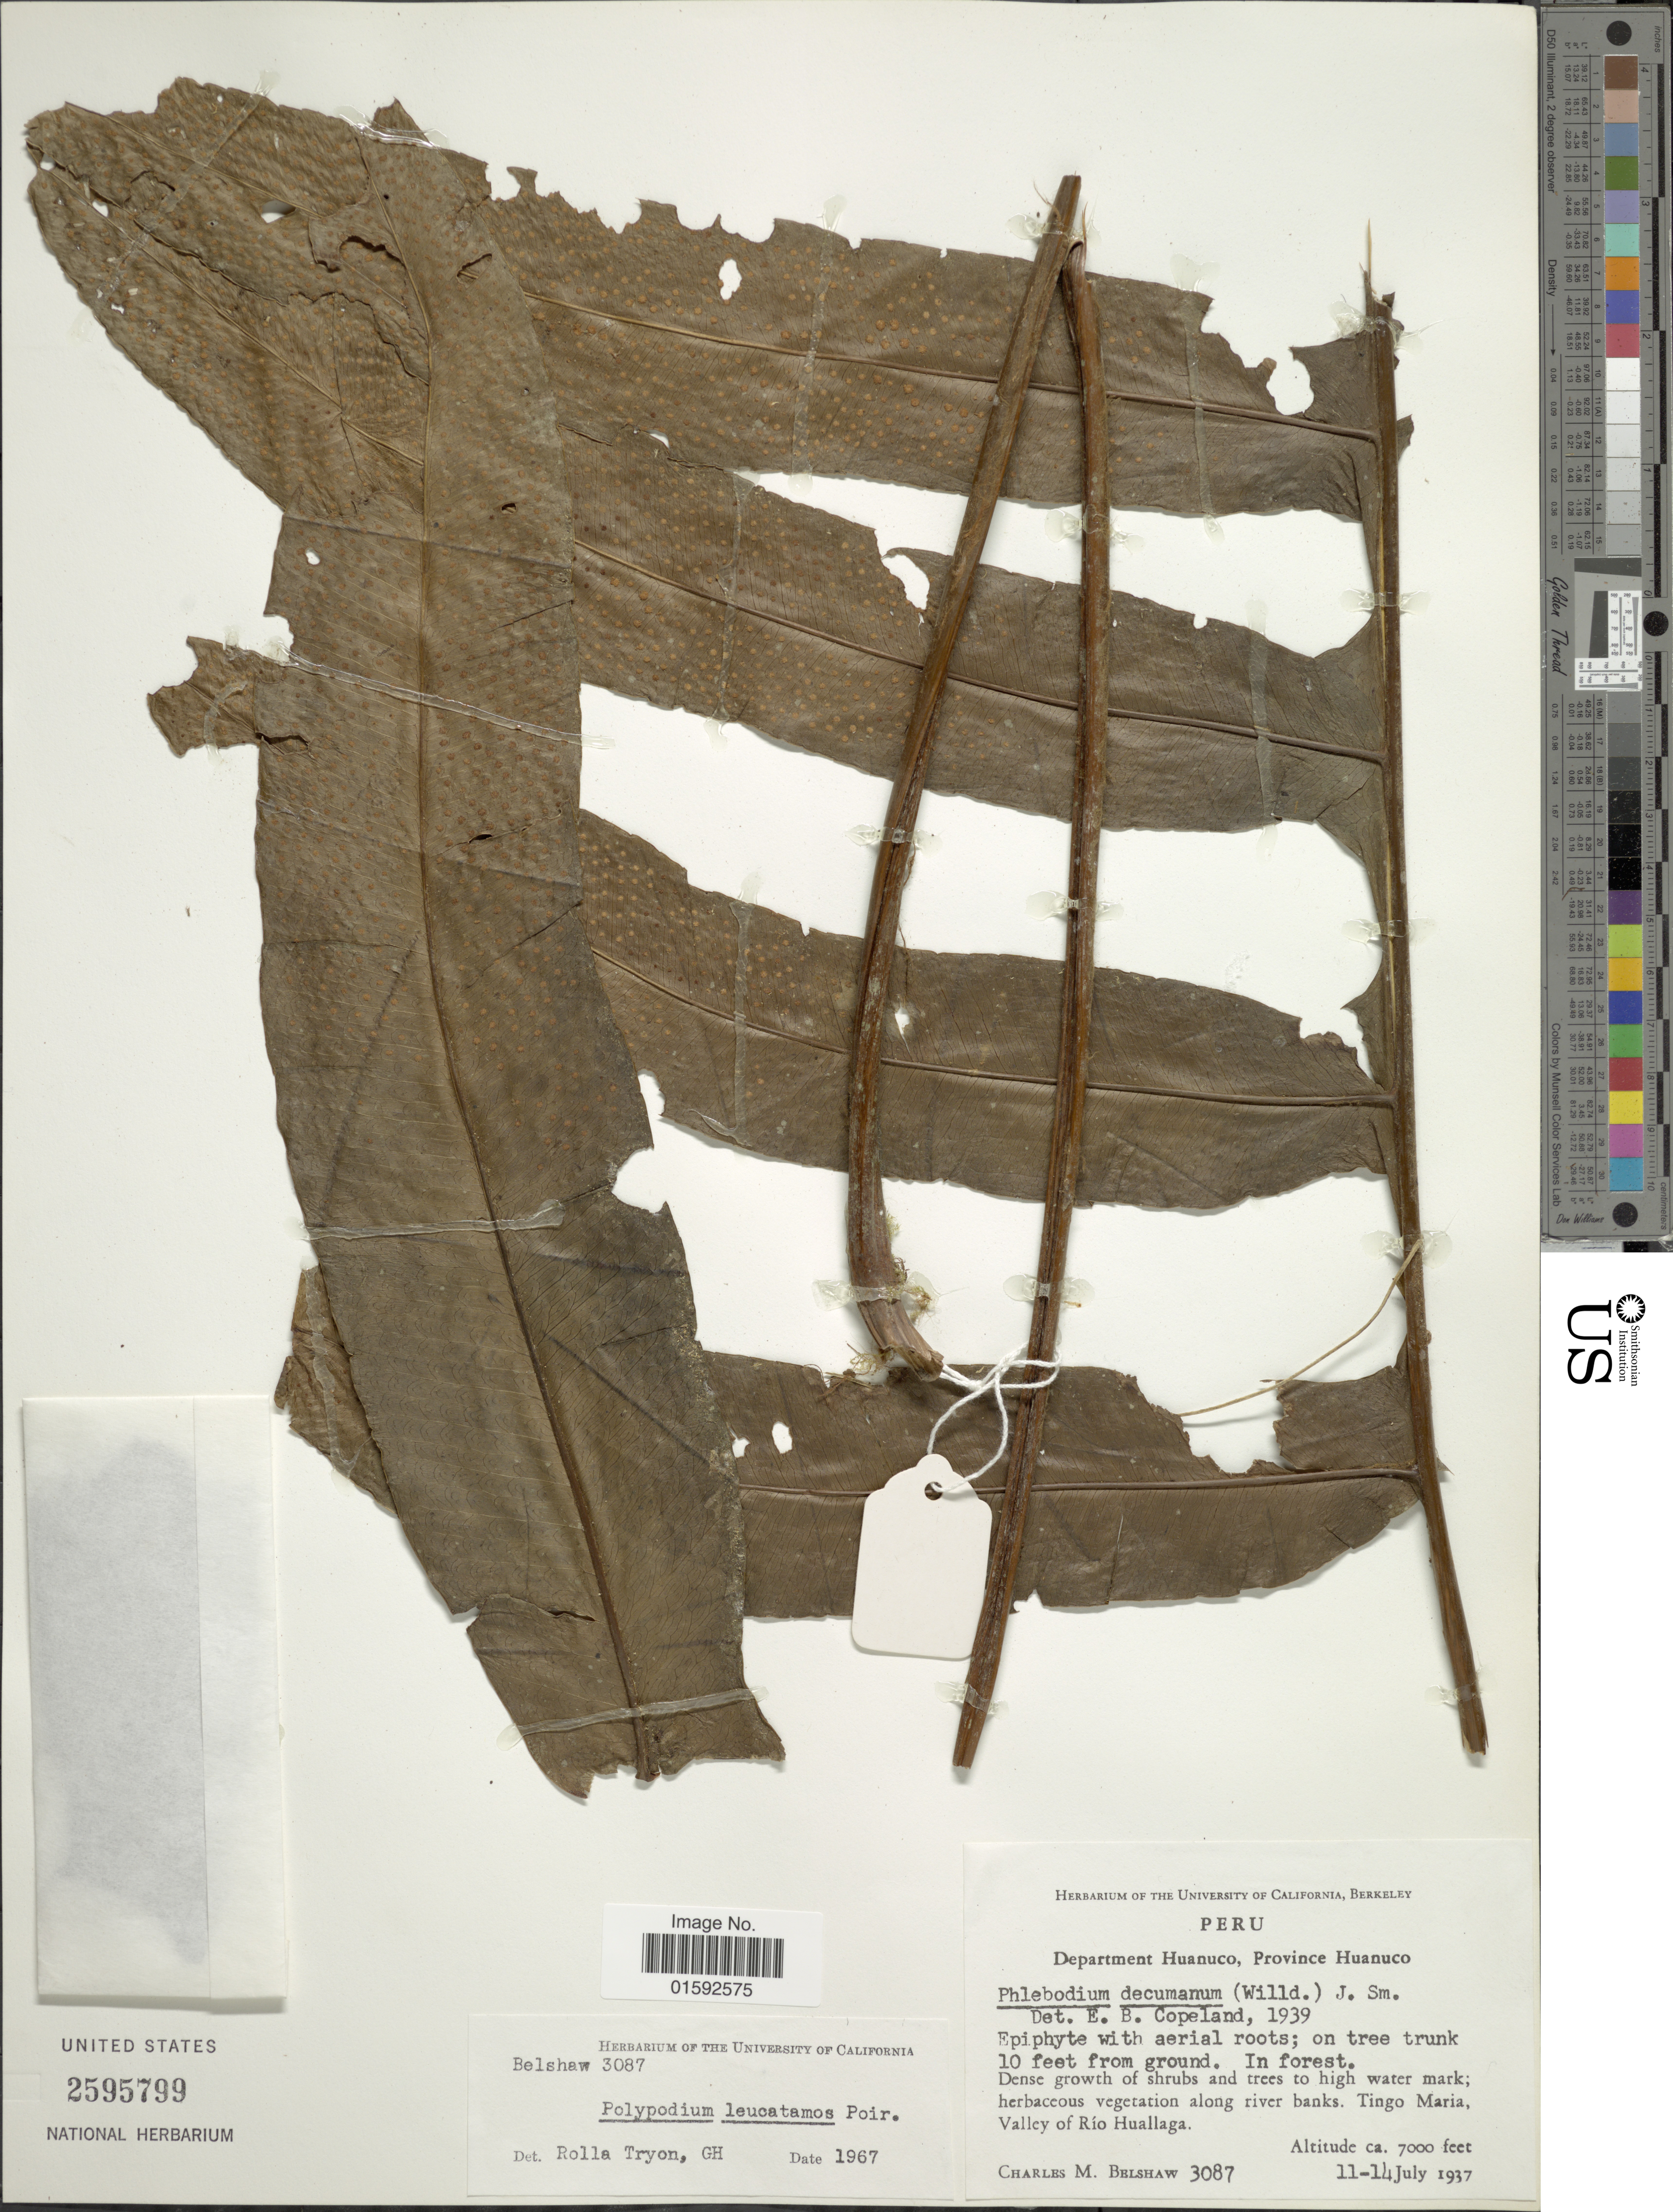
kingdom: Plantae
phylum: Tracheophyta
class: Polypodiopsida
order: Polypodiales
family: Polypodiaceae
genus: Phlebodium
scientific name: Phlebodium decumanum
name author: (Willd.) J. Sm.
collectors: C. Shaw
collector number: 3087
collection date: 1937-07-11/1937-07-14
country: Peru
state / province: Huánuco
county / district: Huánuco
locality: Peru, Department Huanuco, Province Huanuco, Tingo Maria, Valley of Río Huallaga.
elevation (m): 2134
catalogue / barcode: US 2595799